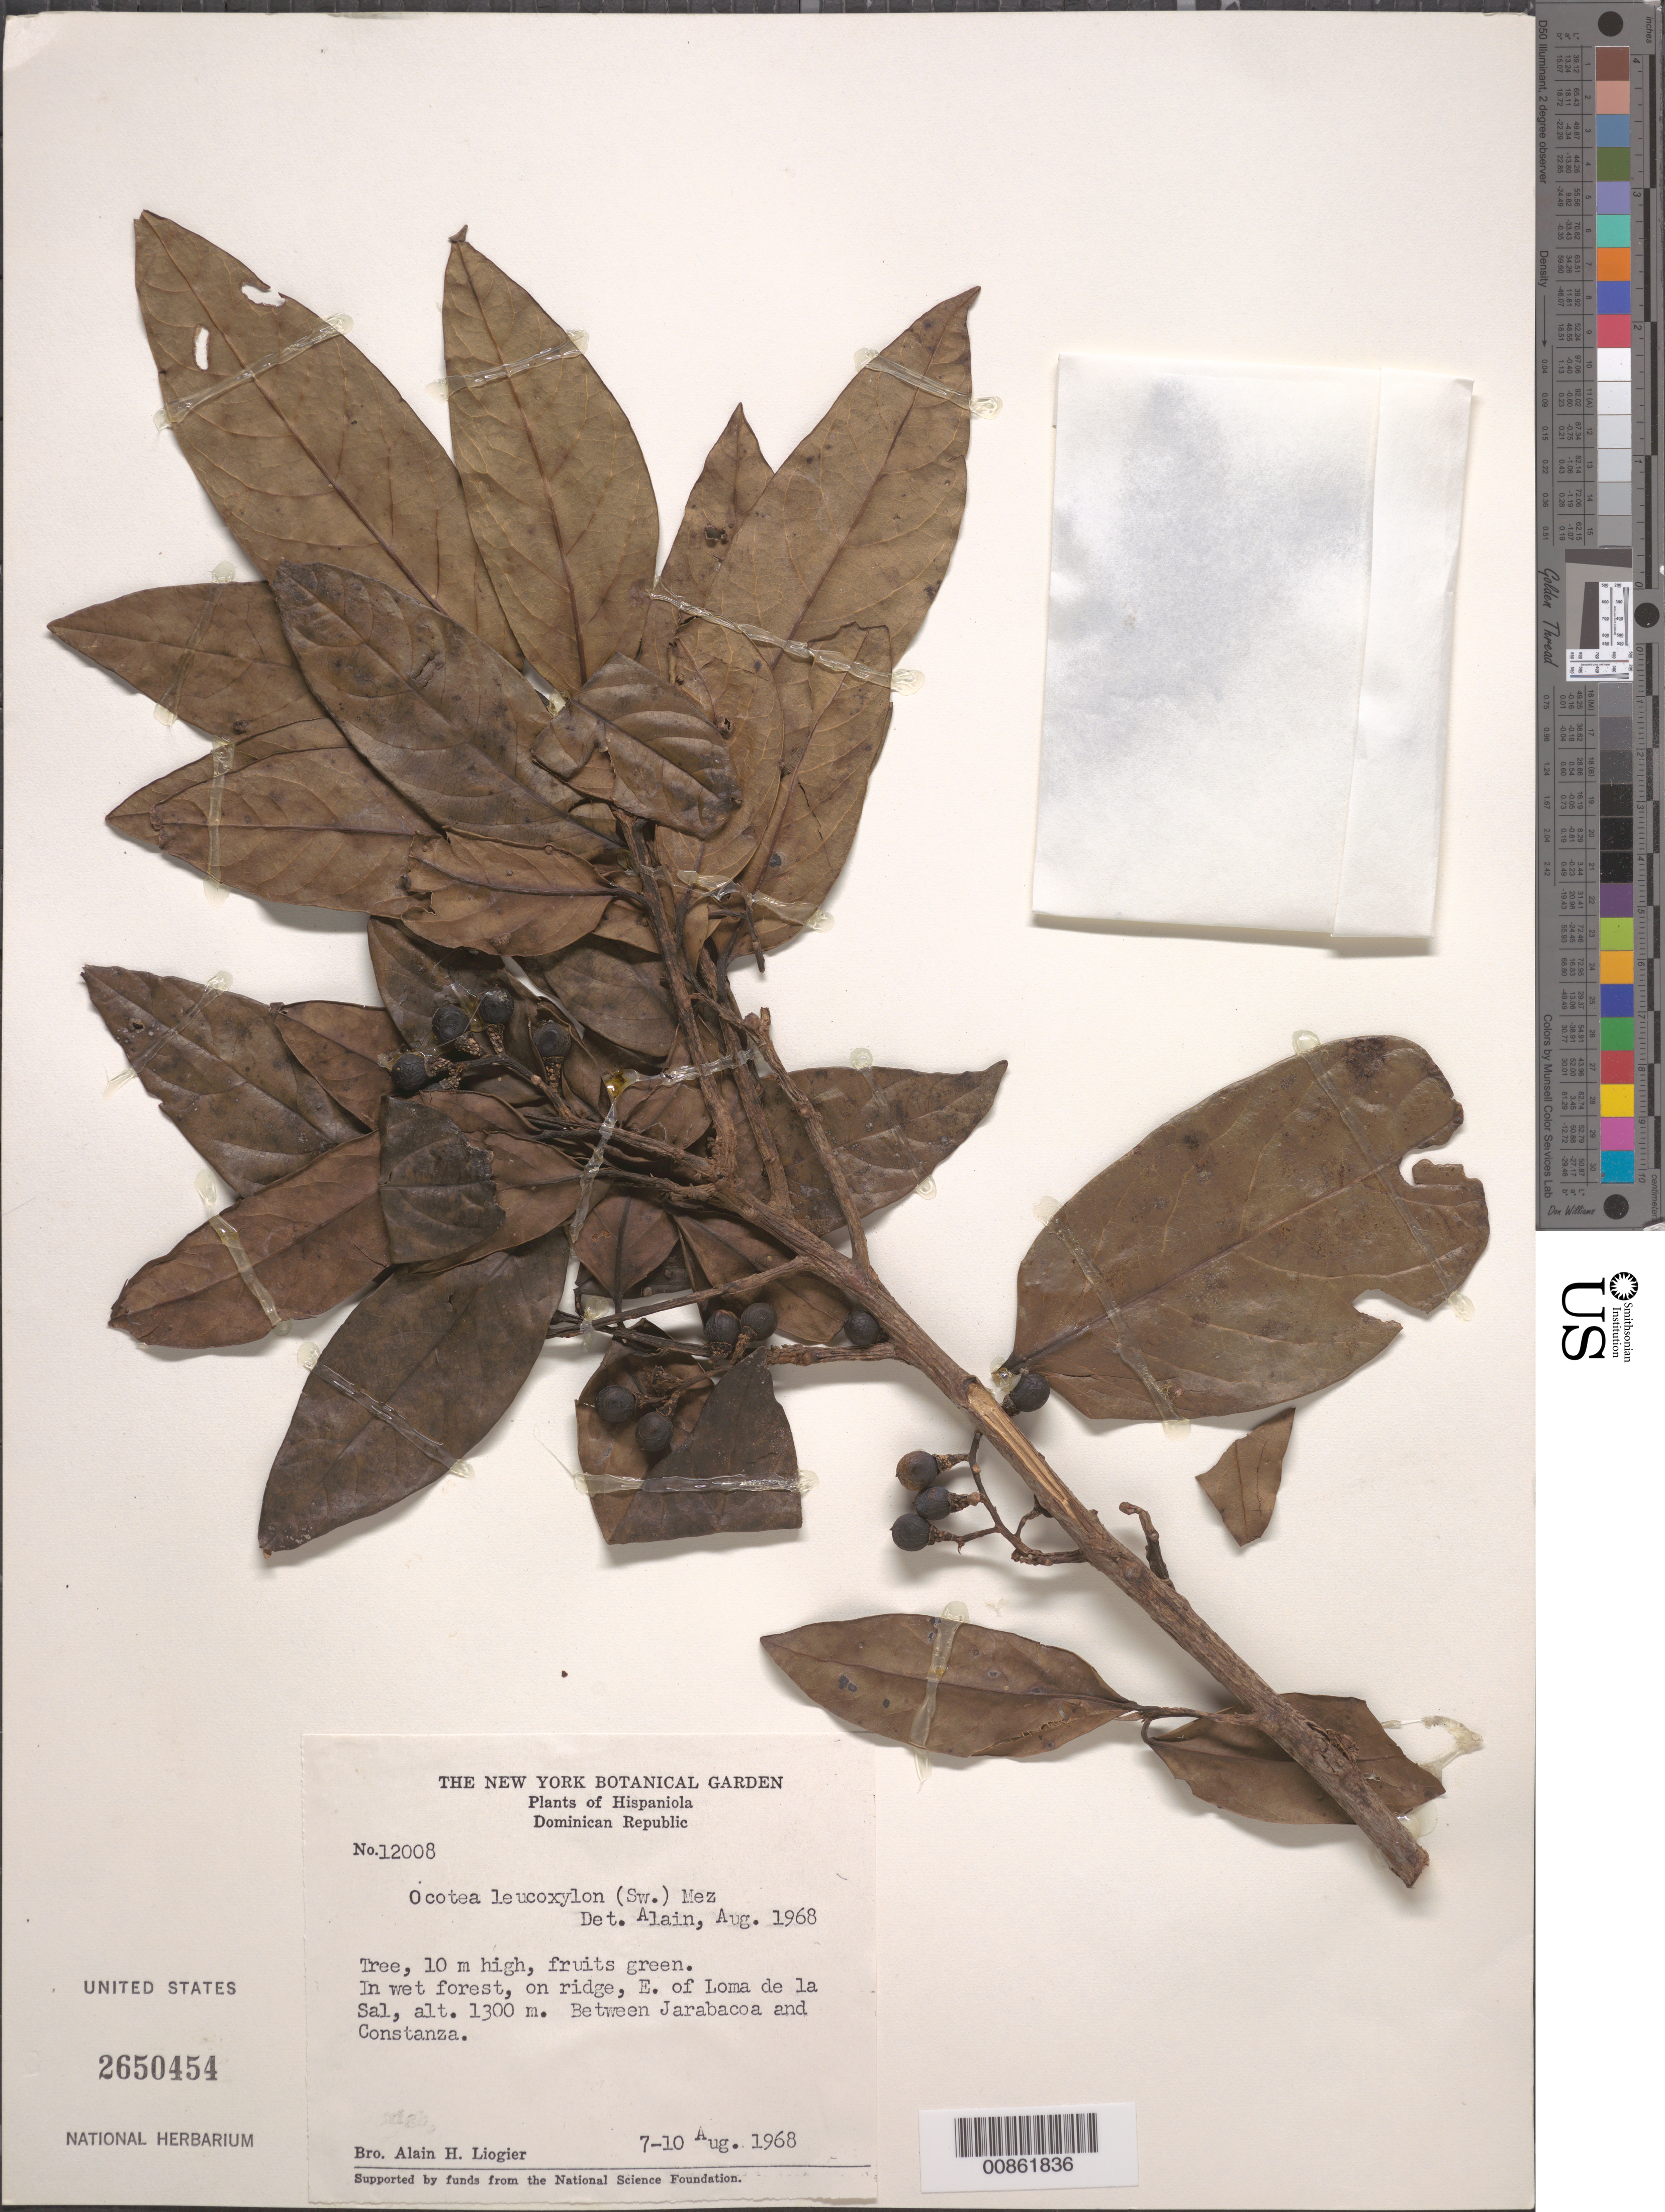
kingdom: Plantae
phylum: Tracheophyta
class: Magnoliopsida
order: Laurales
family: Lauraceae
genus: Ocotea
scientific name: Ocotea leucoxylon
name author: (Sw.) Laness.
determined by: Liogier, Alain H.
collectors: A. H. Liogier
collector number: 12008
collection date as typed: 07 Aug 1968 to 10 Aug 1968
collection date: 1968-08-07/1968-08-10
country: Dominican Republic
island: Hispaniola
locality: E. of Loma de La Sal. Between Jarabacoa and Constanza.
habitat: In wet forest, on ridge.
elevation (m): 1300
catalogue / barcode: US 2650454